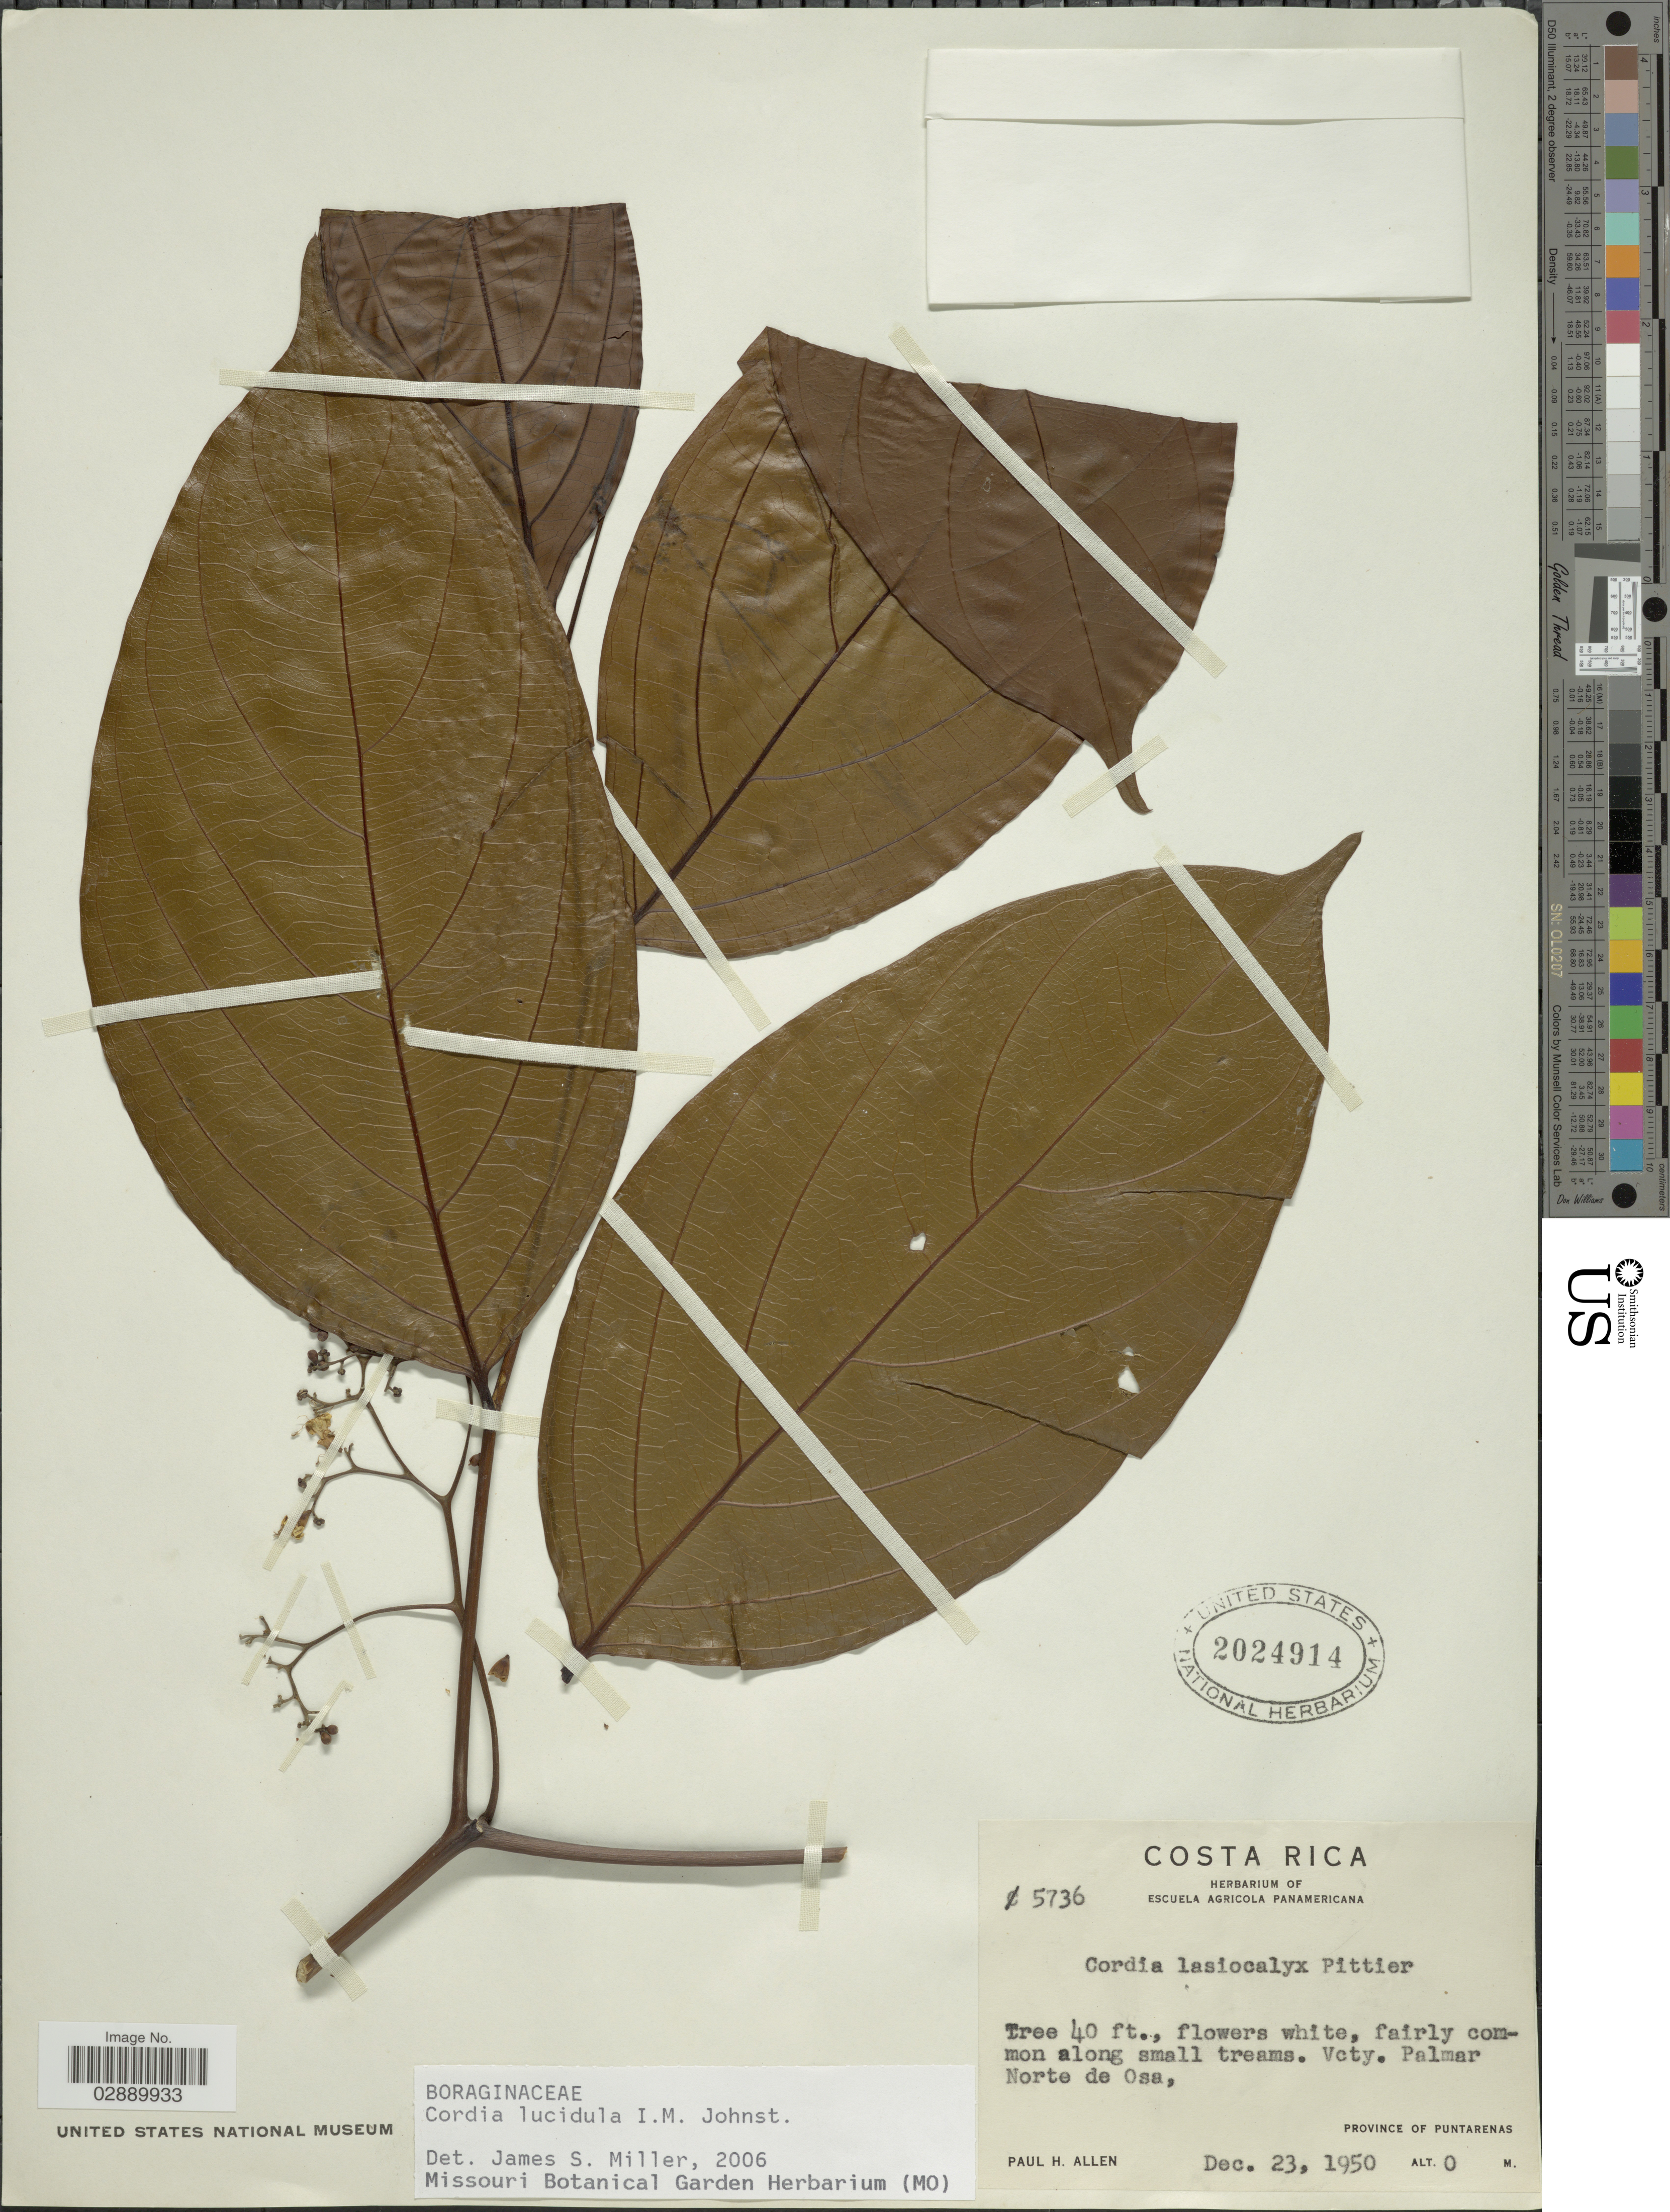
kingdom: Plantae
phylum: Tracheophyta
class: Magnoliopsida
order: Boraginales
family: Cordiaceae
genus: Cordia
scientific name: Cordia lucidula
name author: I.M. Johnst.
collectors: P. H. Allen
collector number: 5736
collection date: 1950-12-23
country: Costa Rica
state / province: Puntarenas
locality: Vcty. Palmar Norte de Osa, Province of Puntarenas.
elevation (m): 0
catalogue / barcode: US 2024914